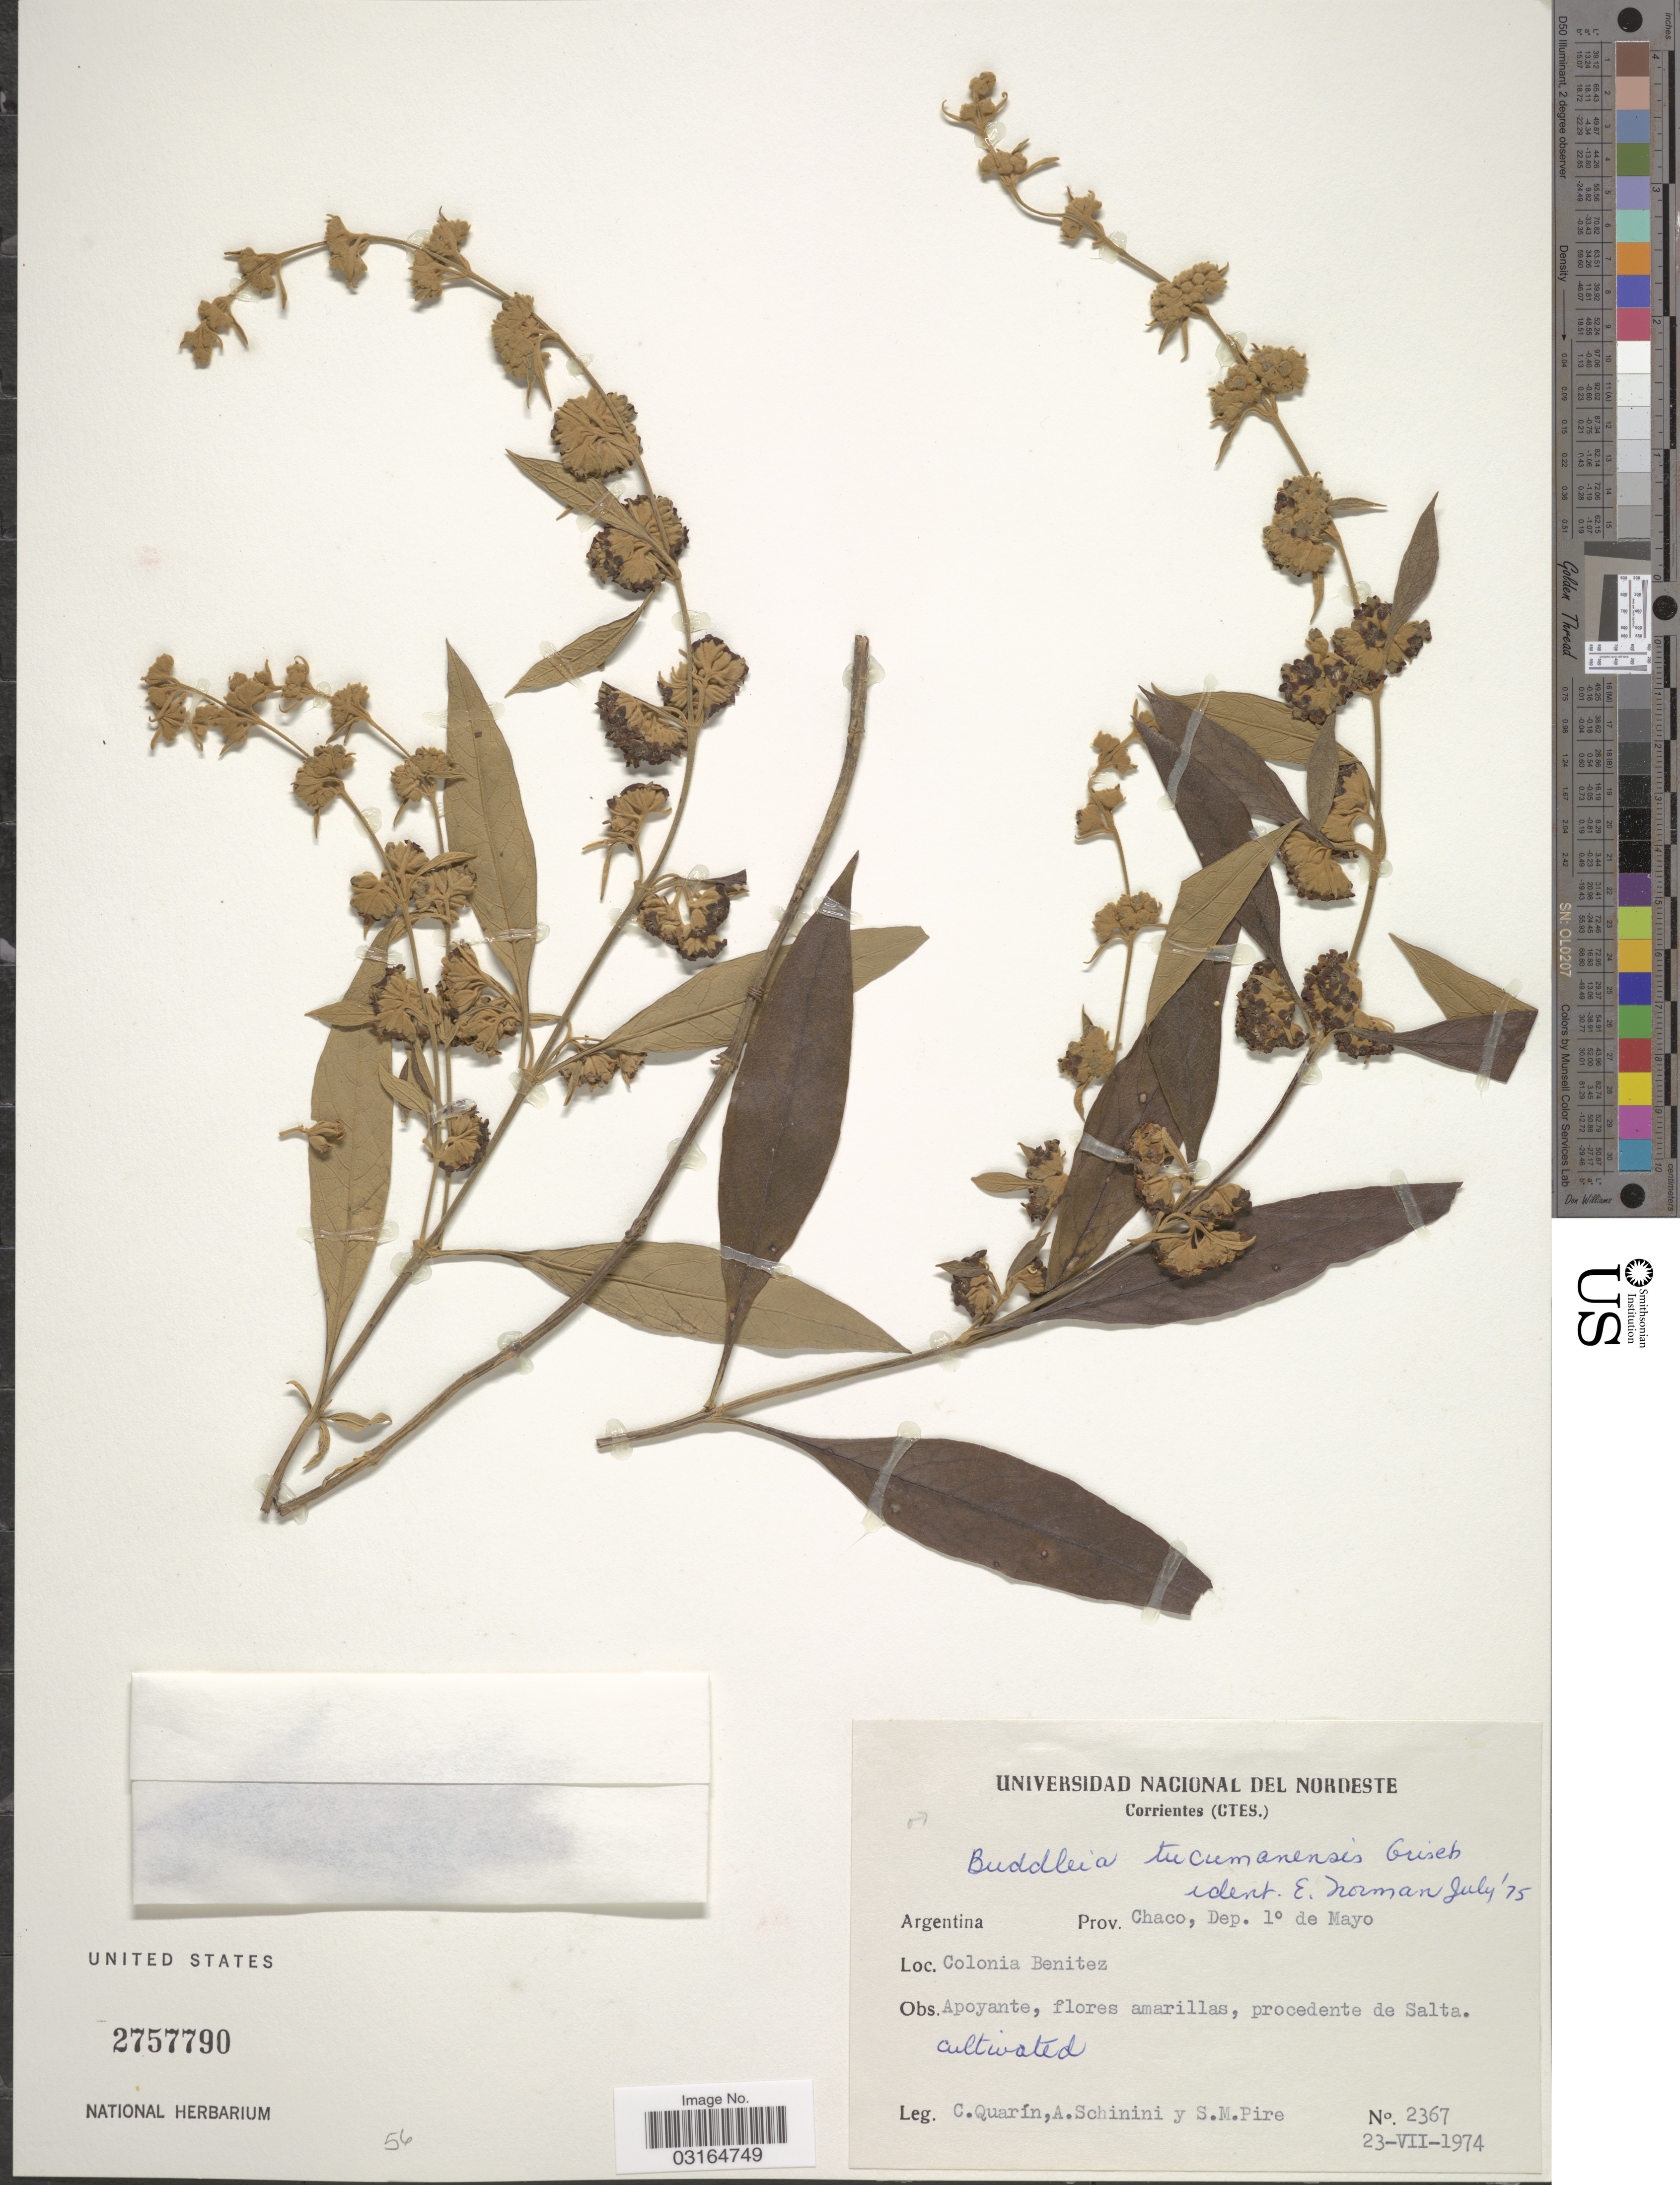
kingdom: Plantae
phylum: Tracheophyta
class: Magnoliopsida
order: Lamiales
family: Scrophulariaceae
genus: Buddleja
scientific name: Buddleja tucumanensis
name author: Griseb.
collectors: C. Quarín, A. Schinini & S. Pire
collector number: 2367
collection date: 1974-07-23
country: Argentina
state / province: Chaco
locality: Dep. 1° de Mayo. Colonia Benitez. Apoyante, flores amarillas, procedente de Salta.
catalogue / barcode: US 2757790